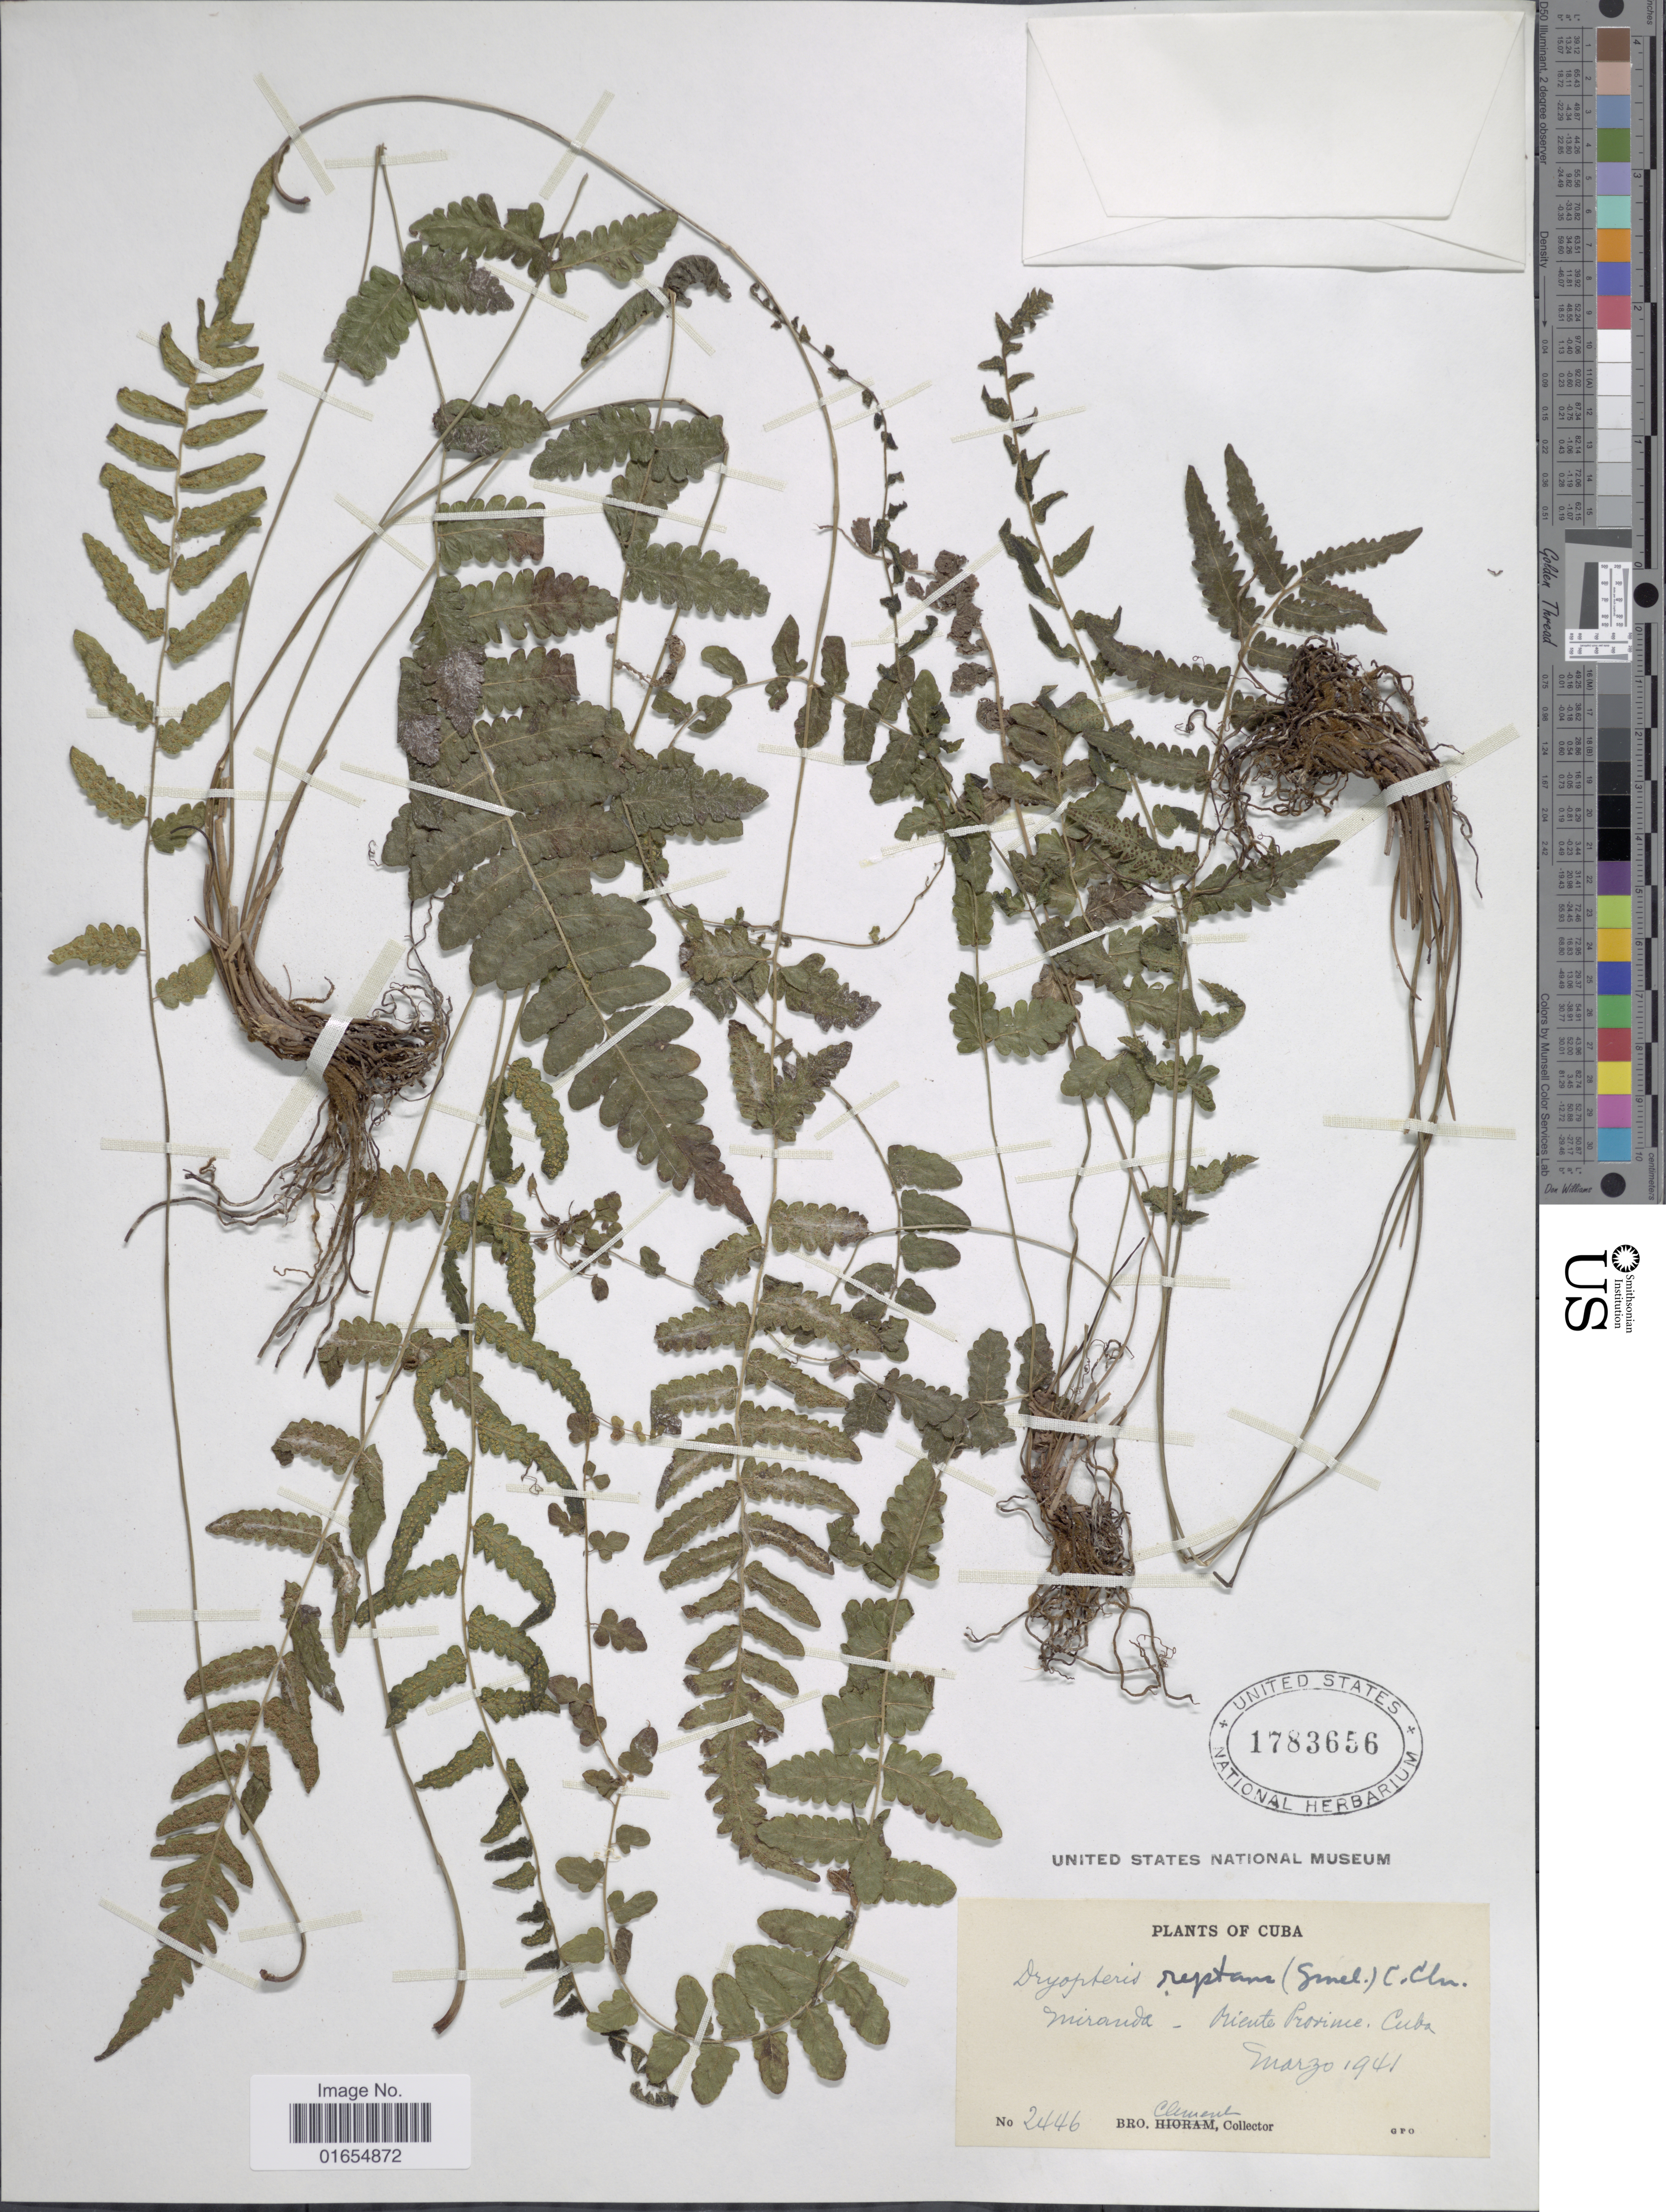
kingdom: Plantae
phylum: Tracheophyta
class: Polypodiopsida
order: Polypodiales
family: Thelypteridaceae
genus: Goniopteris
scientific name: Goniopteris reptans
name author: (J.F. Gmel.) C. Presl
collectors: B. Clement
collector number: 2446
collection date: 1941-03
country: Cuba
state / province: Oriente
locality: Miranda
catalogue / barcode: US 1783656